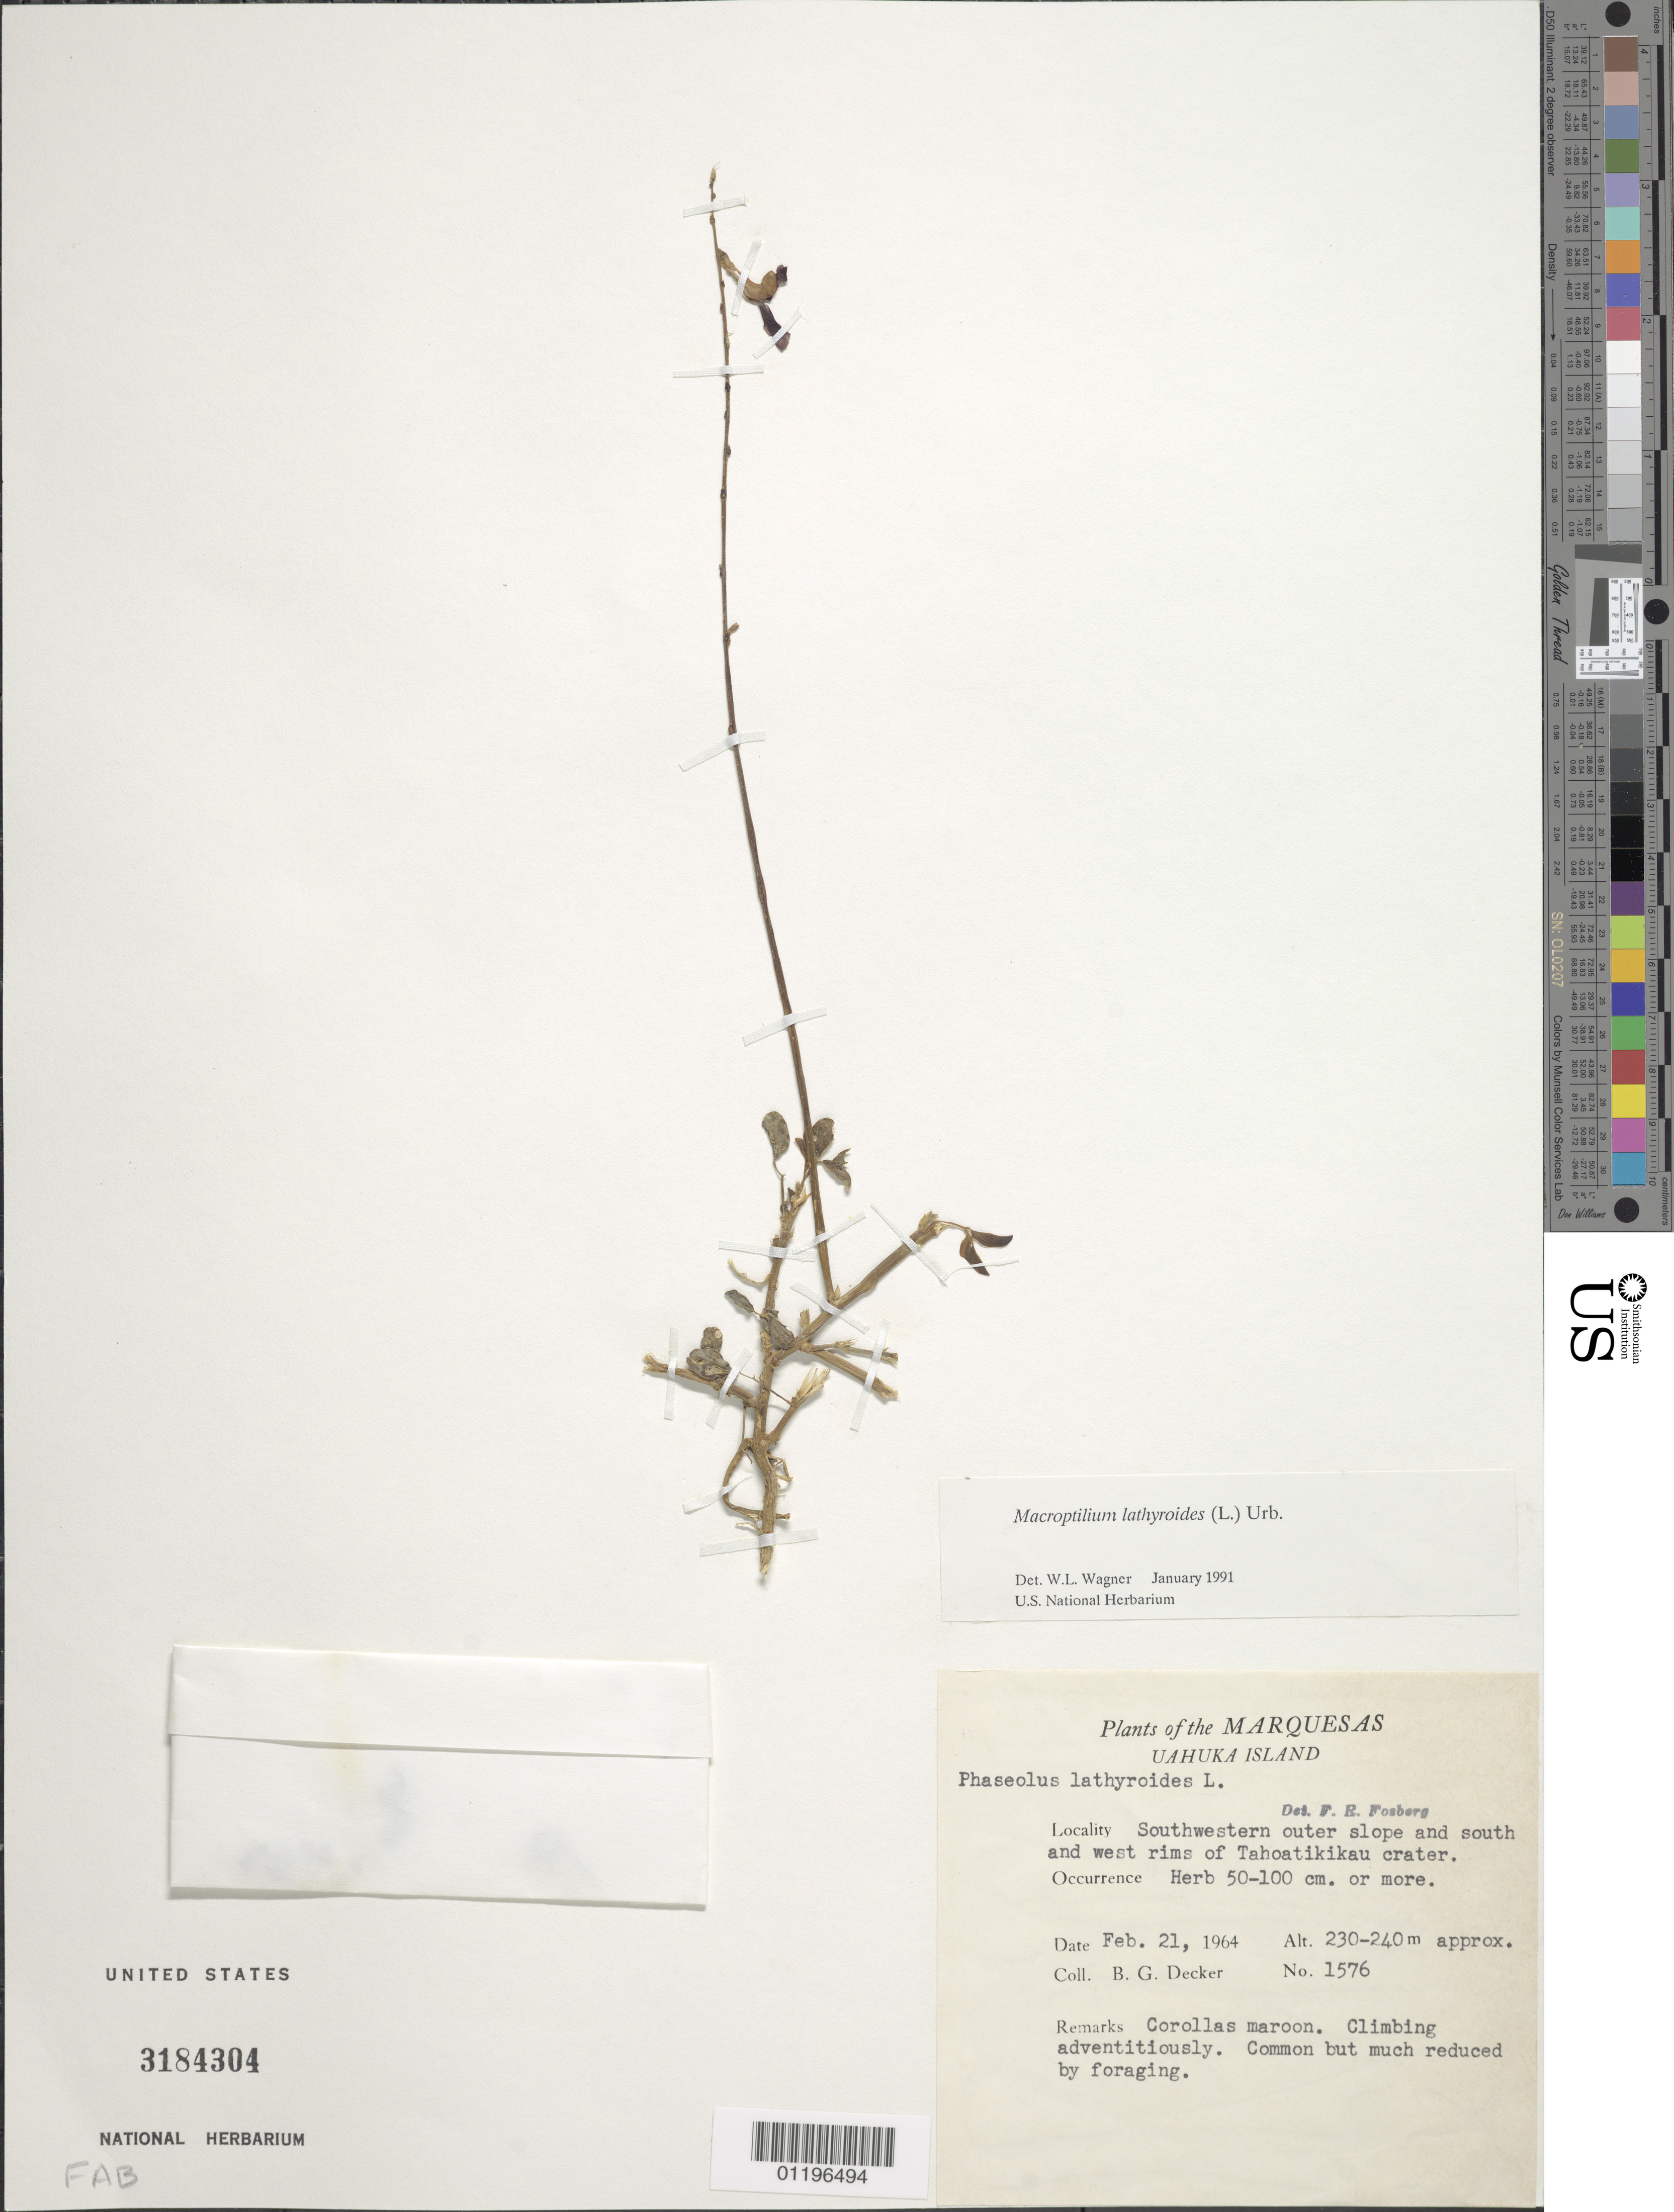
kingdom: Plantae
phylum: Tracheophyta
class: Magnoliopsida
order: Fabales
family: Fabaceae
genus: Macroptilium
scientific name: Macroptilium lathyroides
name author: (L.) Urb.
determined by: Wagner, W. L., (BOT), Smithsonian Institution - National Museum of Natural History (UNITED STATES)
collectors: B. G. Decker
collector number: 1576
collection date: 1964-02-21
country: French Polynesia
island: Ua Huka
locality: SW outer slope and S and W rims of Tahoatikikau crater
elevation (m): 230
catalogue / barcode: US 3184304